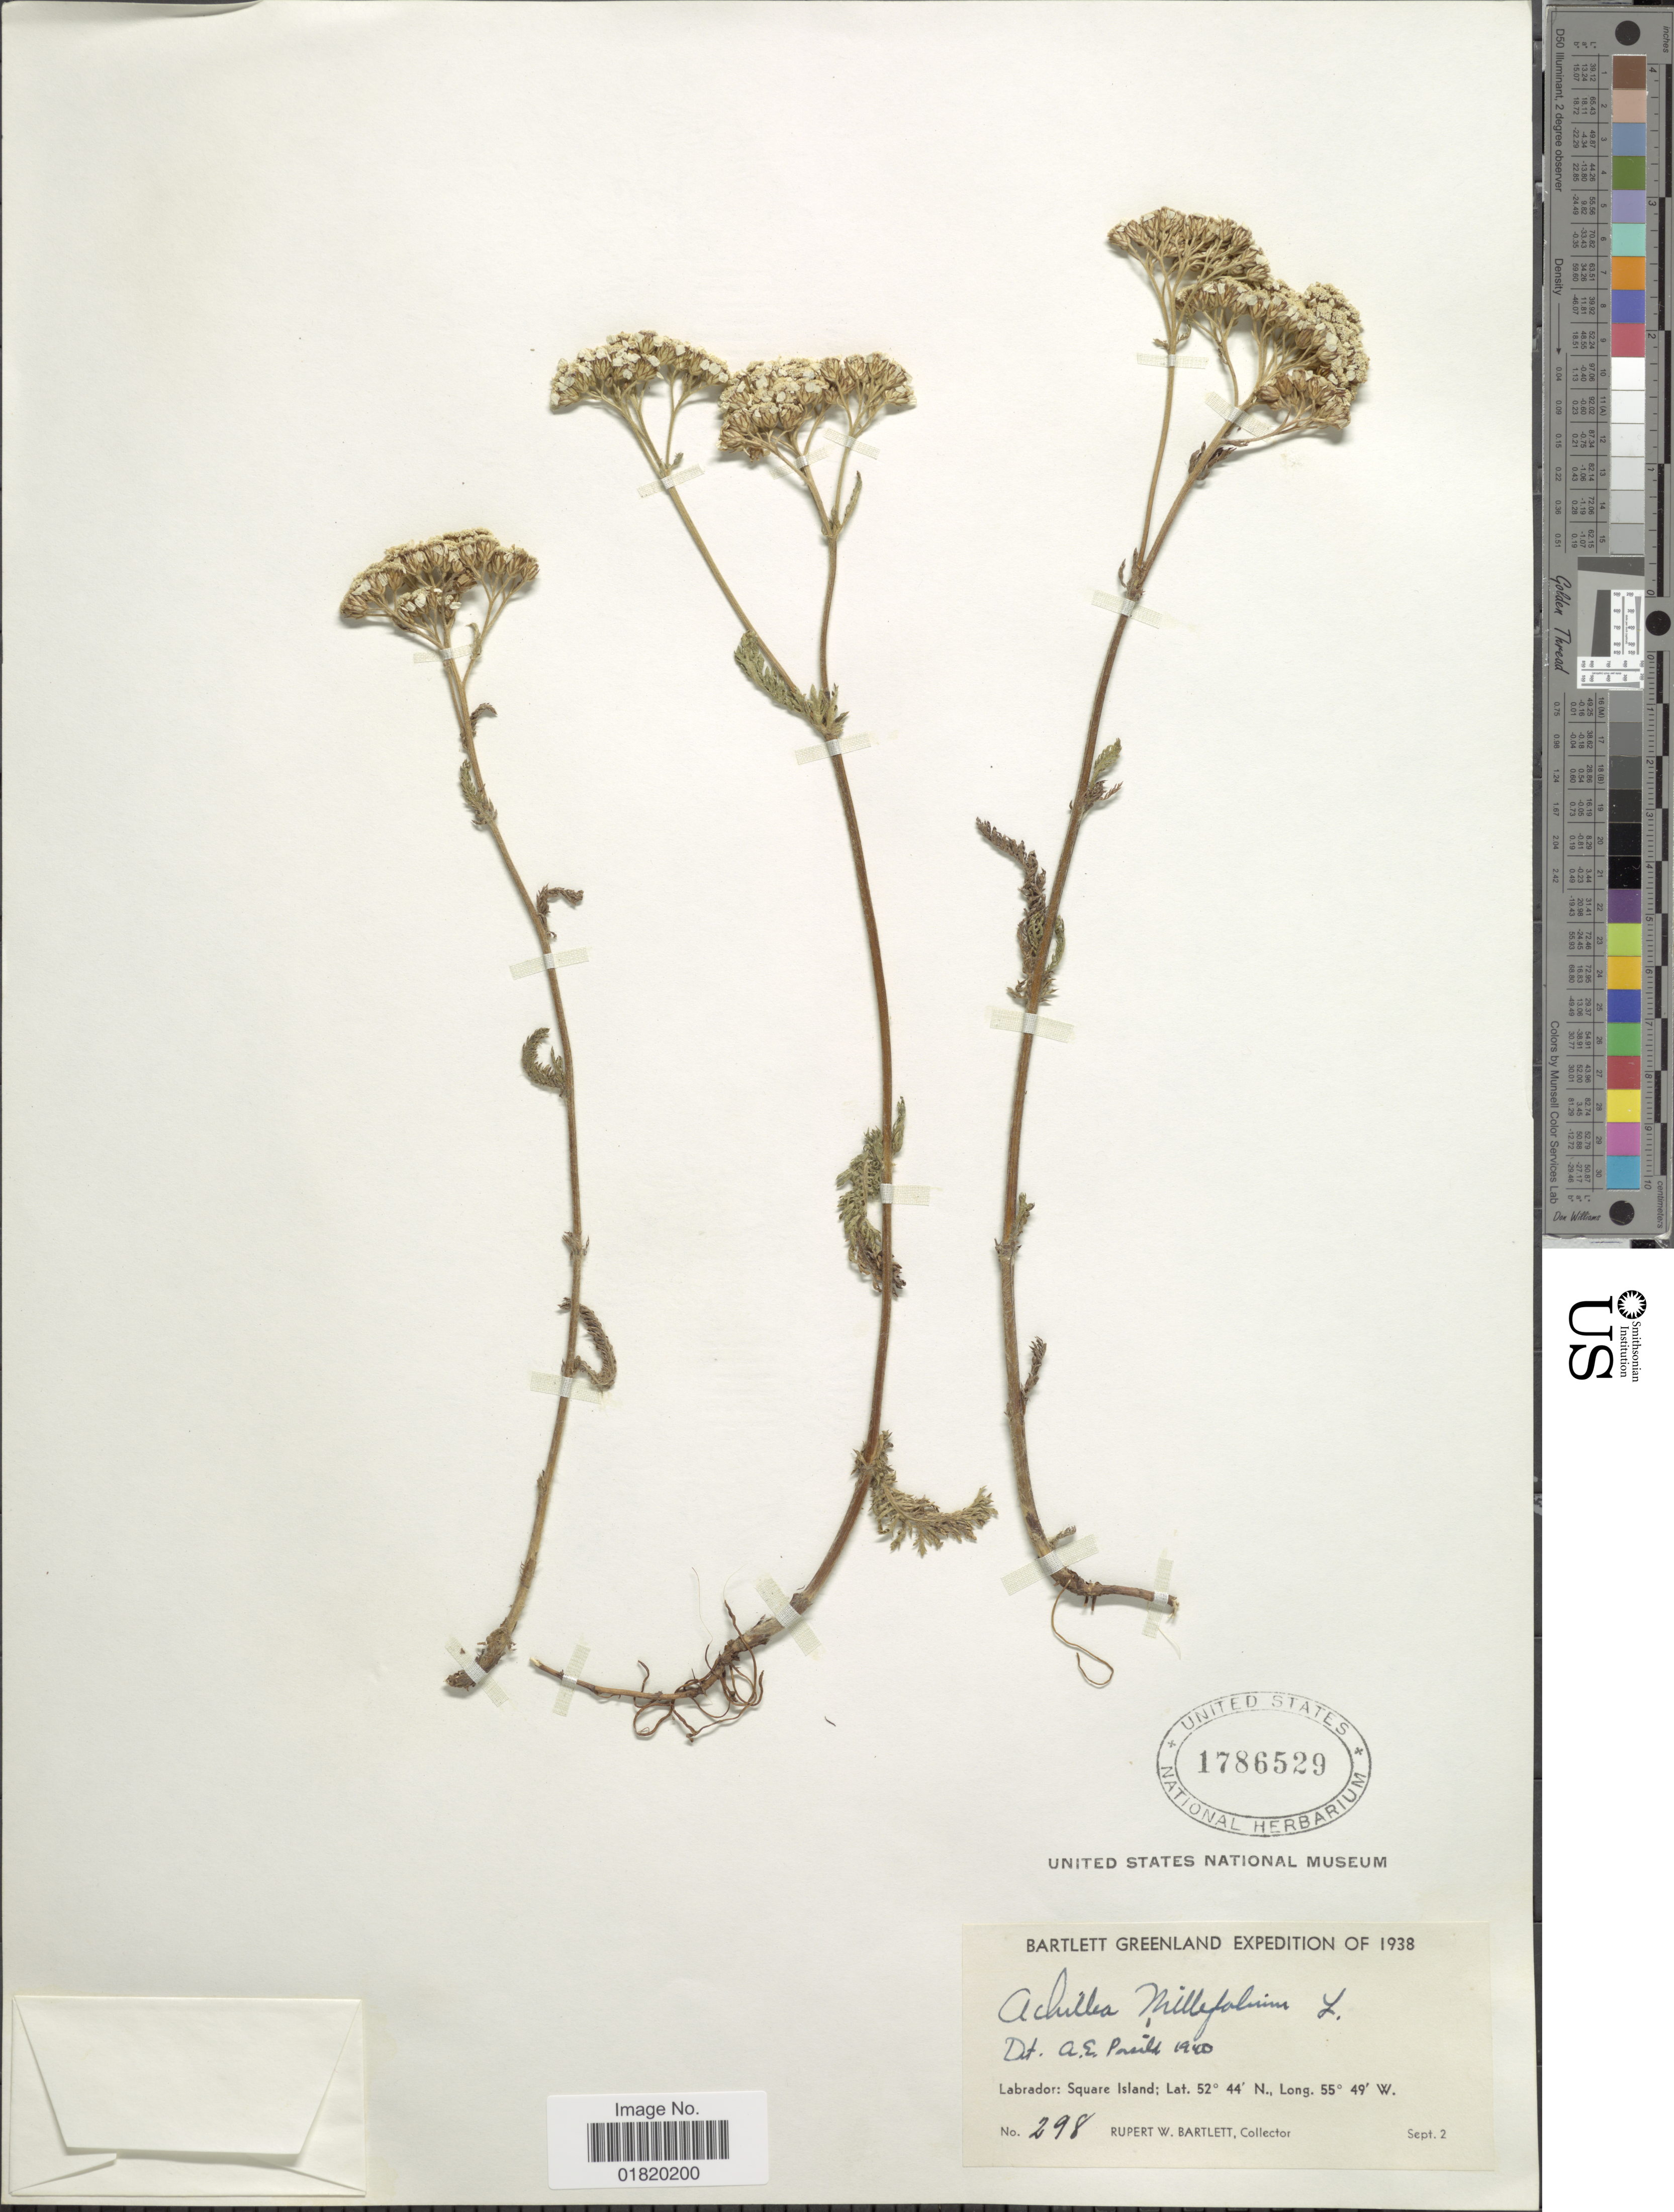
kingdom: Plantae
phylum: Tracheophyta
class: Magnoliopsida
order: Asterales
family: Asteraceae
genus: Achillea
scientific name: Achillea millefolium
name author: L.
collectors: R. W. Bartlett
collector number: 298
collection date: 1938-09-02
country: Greenland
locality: Labrador: Square Island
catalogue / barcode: US 1786529